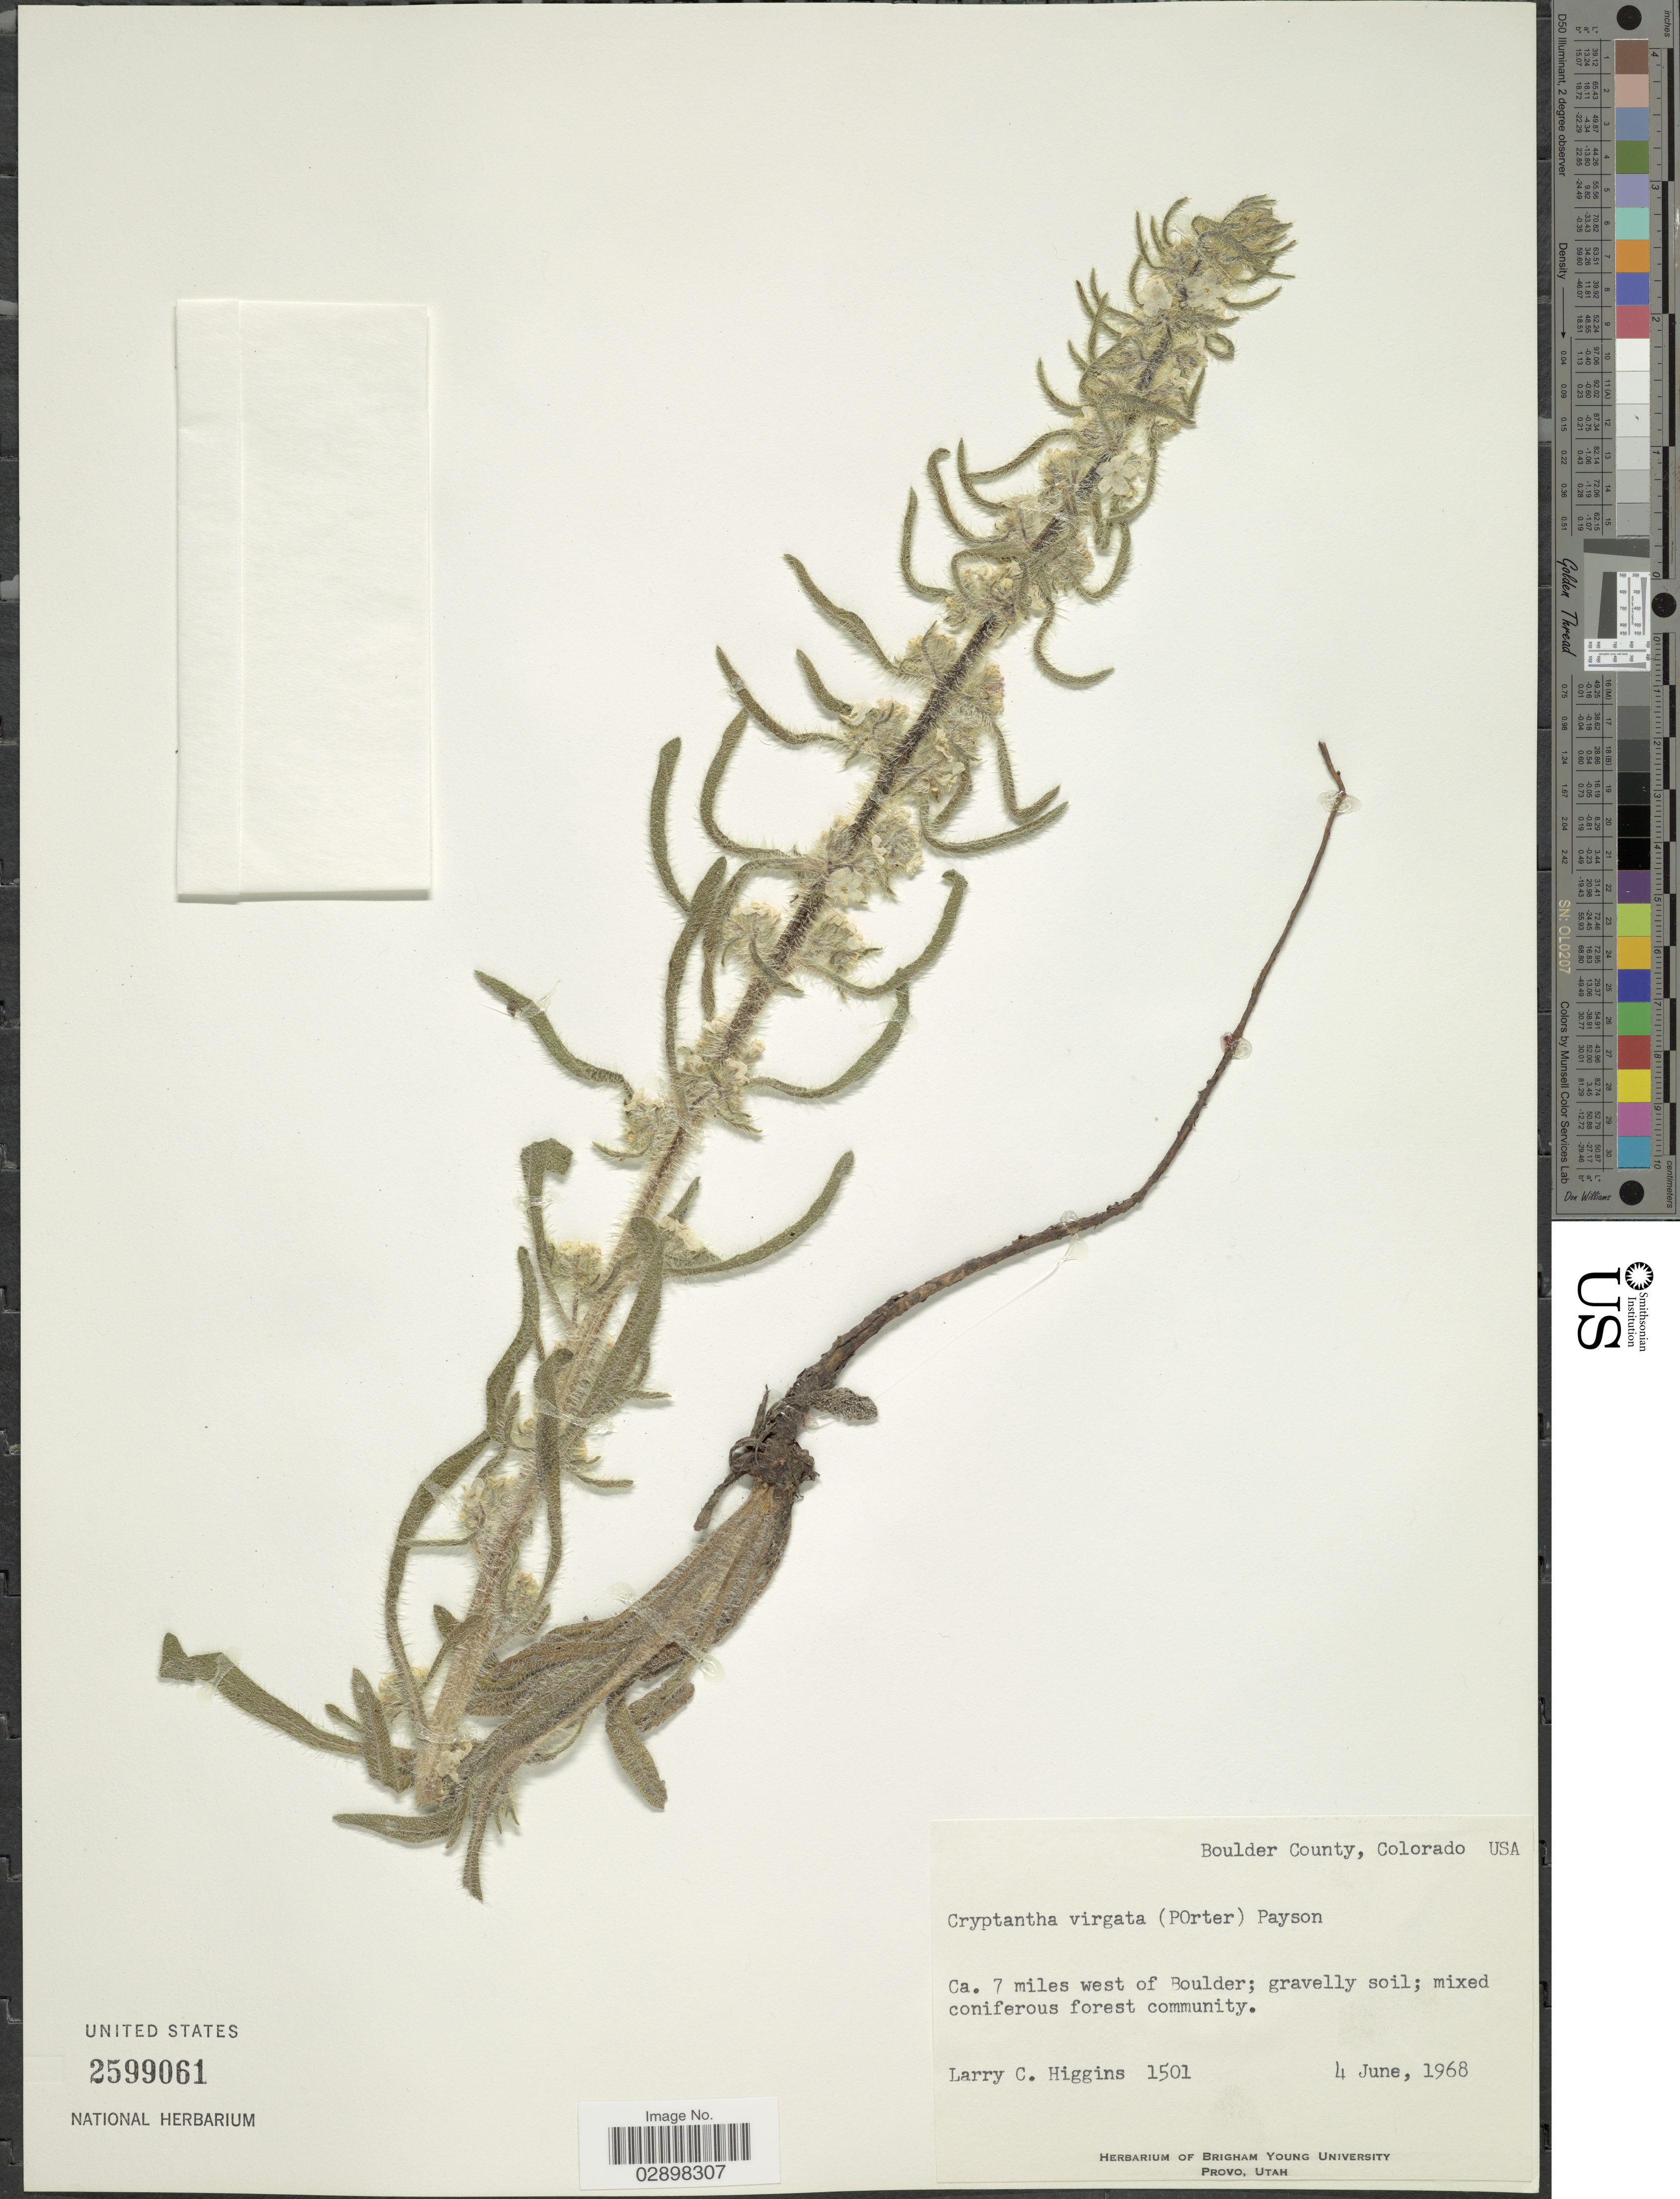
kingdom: Plantae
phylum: Tracheophyta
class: Magnoliopsida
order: Boraginales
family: Boraginaceae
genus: Cryptantha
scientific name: Cryptantha virgata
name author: (Porter) Payson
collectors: L. Higgins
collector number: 1501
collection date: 1968-06-04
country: United States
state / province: Colorado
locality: Boulder County, Ca. 7 miles west of Boulder.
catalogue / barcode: US 2599061